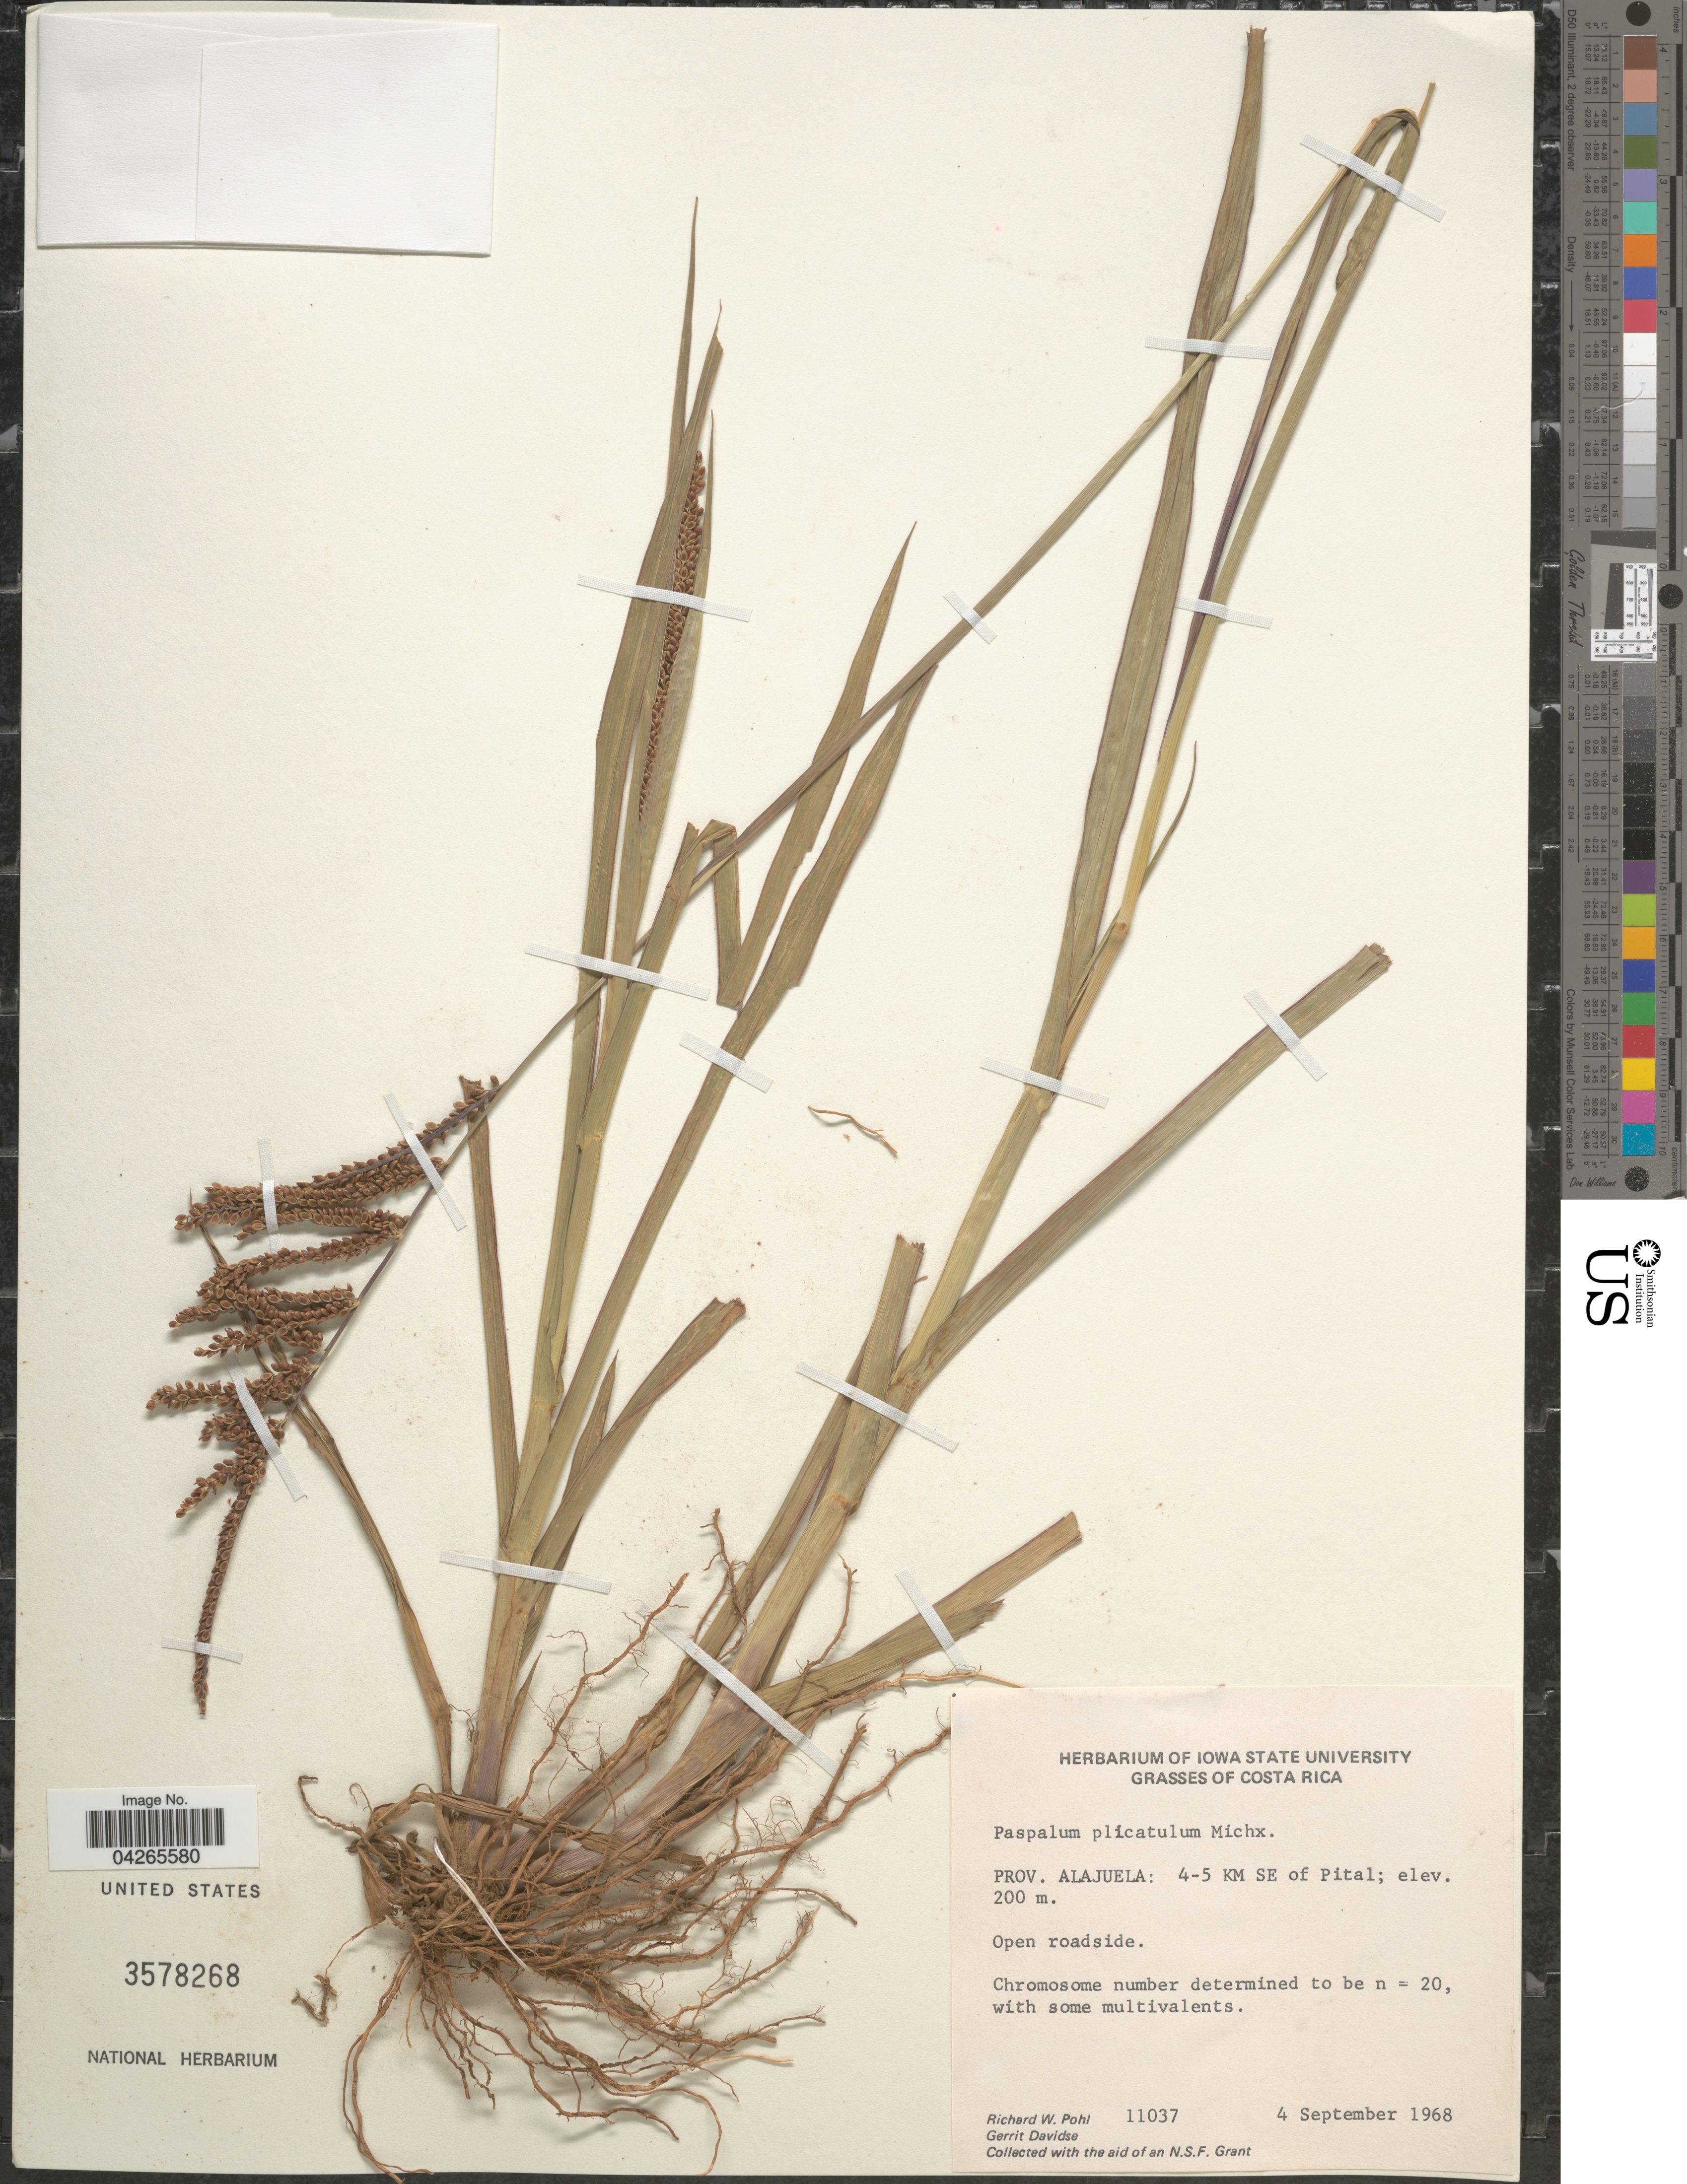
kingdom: Plantae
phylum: Tracheophyta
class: Liliopsida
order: Poales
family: Poaceae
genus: Paspalum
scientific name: Paspalum plicatulum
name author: Michx.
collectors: R. W. Pohl & G. Davidse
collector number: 11037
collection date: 1968-09-04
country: Costa Rica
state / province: Alajuela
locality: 4-5 KM SE of Pital.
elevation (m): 200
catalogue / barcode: US 3578268